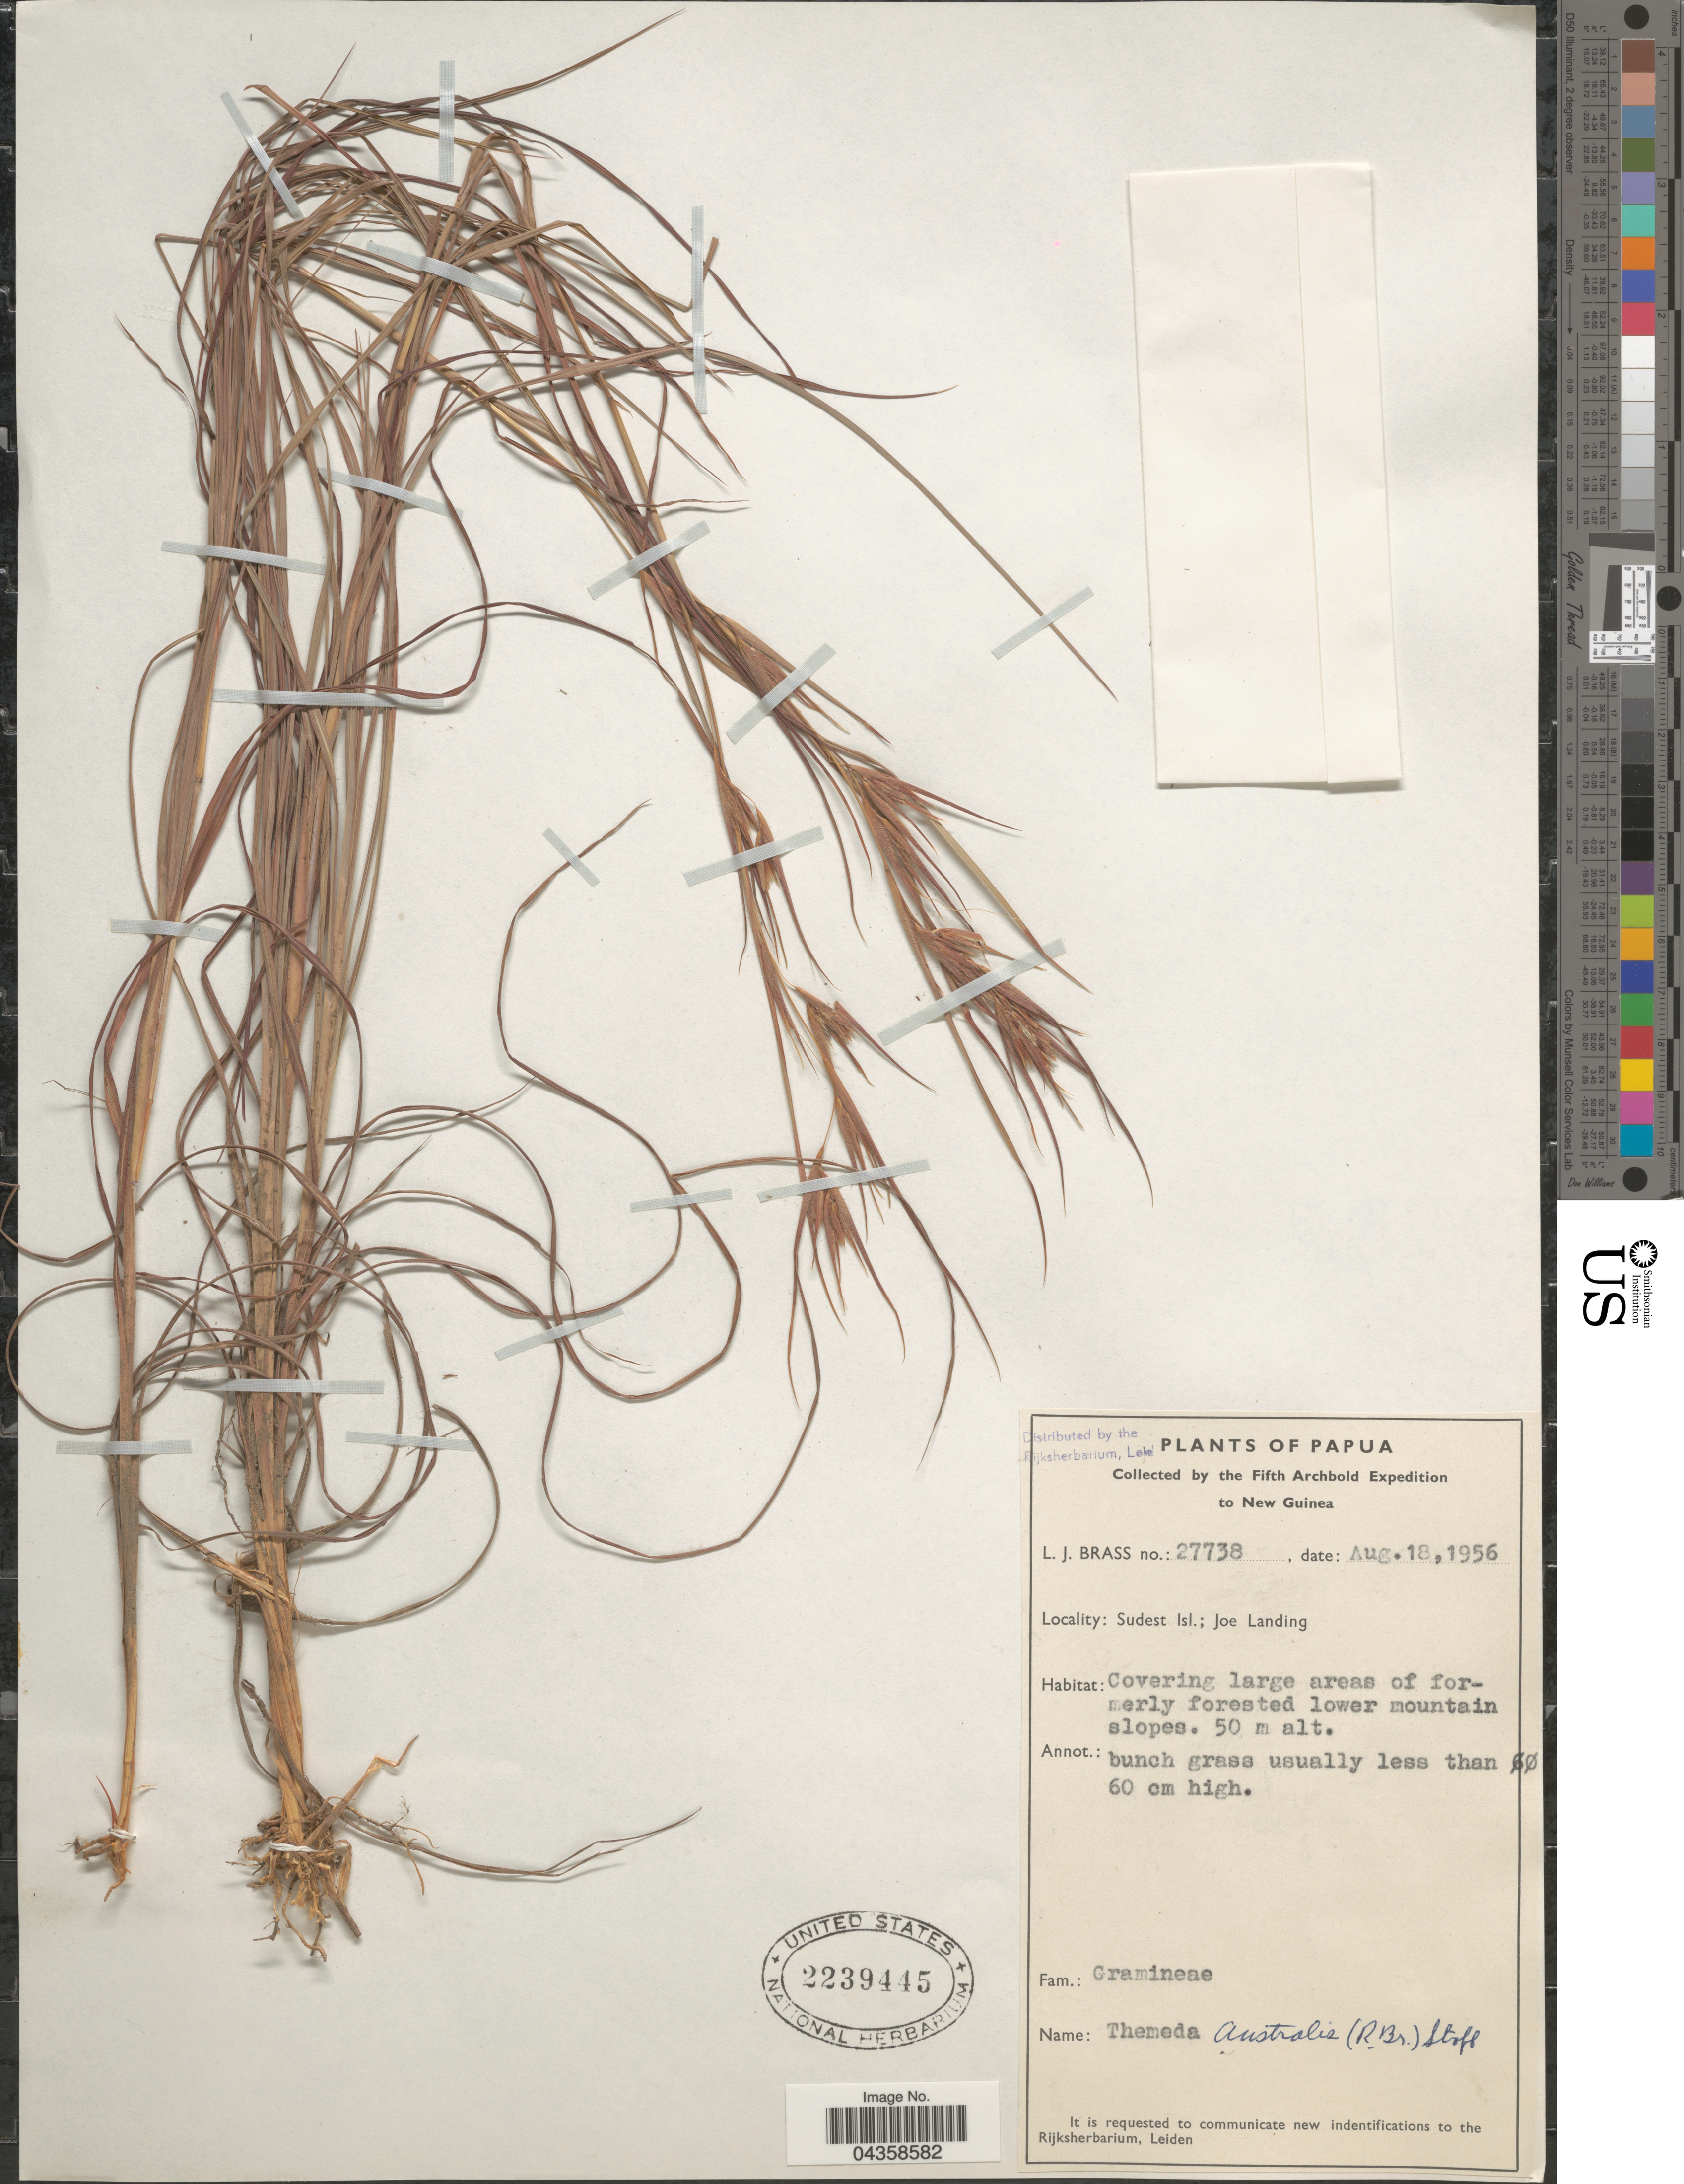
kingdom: Plantae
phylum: Tracheophyta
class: Liliopsida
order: Poales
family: Poaceae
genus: Themeda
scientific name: Themeda triandra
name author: Forssk.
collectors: L. J. Brass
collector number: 27738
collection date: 1956-08-18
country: Papua New Guinea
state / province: Milne Bay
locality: Papua. Fifth Archbold Expedition to New Guinea. Sudest Isl.; Joe Landing.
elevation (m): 50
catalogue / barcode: US 2239445